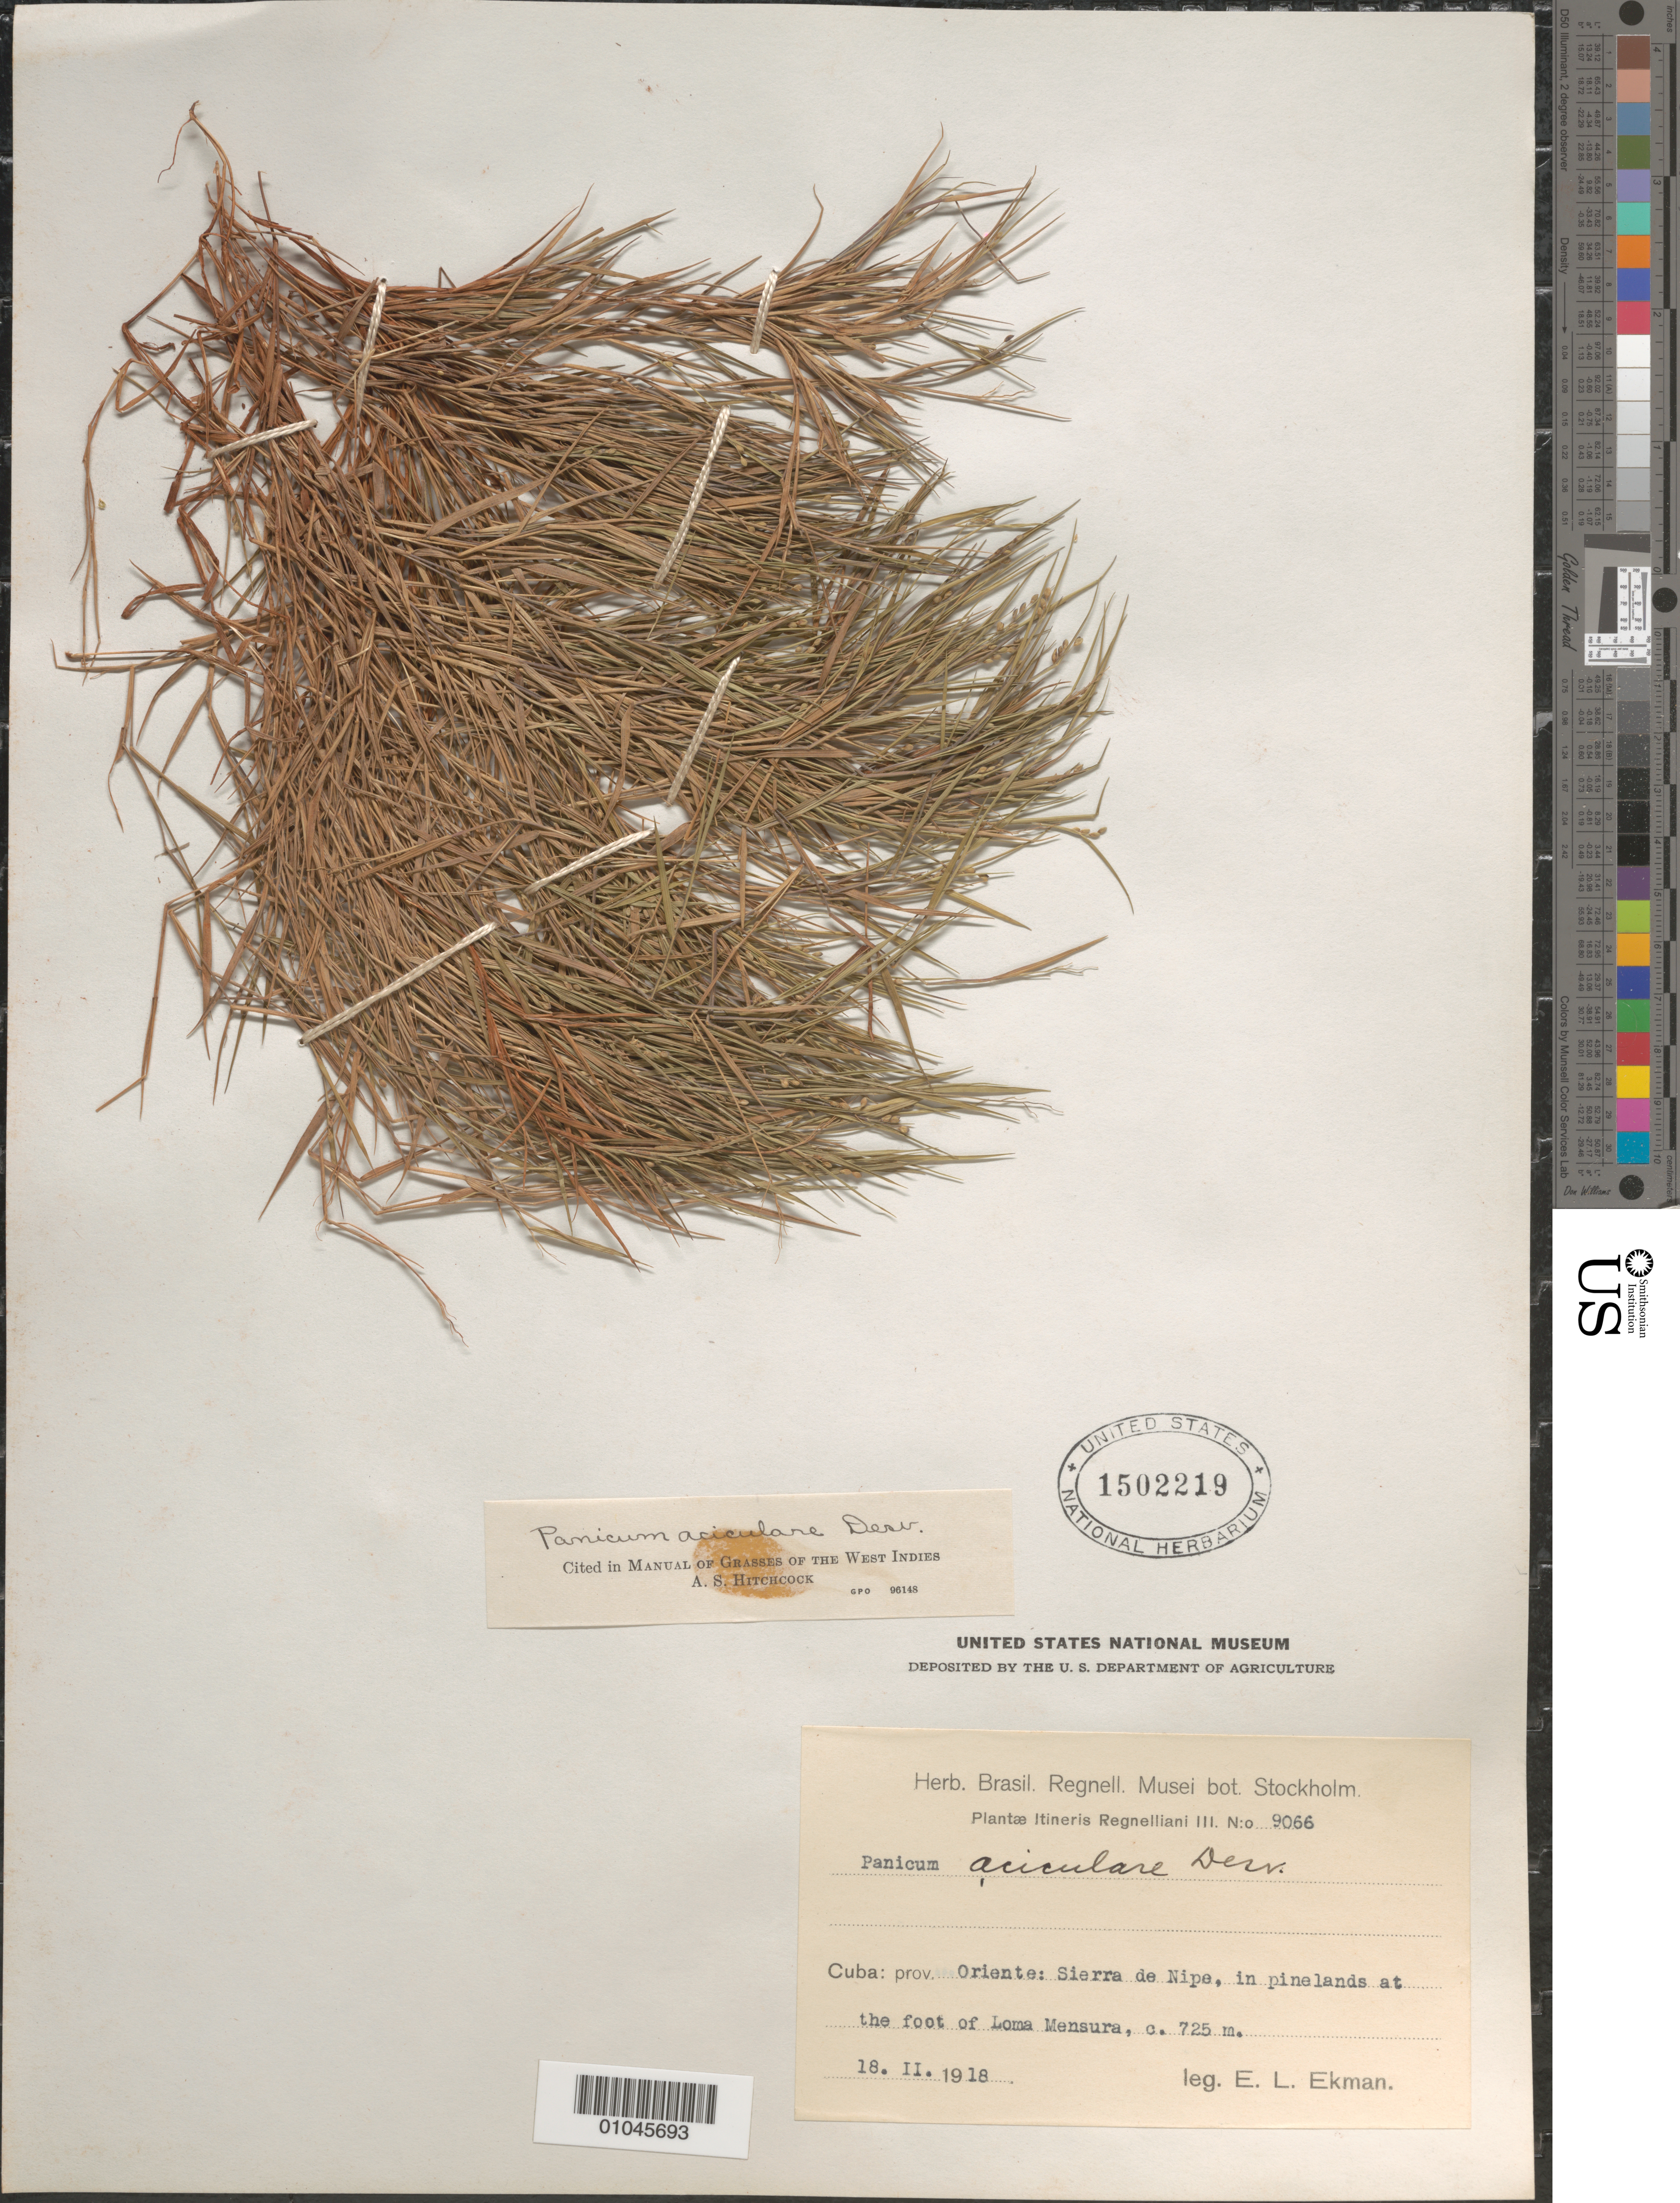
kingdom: Plantae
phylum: Tracheophyta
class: Liliopsida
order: Poales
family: Poaceae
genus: Panicum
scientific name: Panicum aciculare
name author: Desv. ex Poir.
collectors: E. L. Ekman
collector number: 9066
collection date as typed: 18 Nov 1918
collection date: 1918-11-18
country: Cuba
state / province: Holguín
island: Cuba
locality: Sierra de Nipe, in pinelands at the foot of Loma Mensura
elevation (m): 725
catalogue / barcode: US 1502219